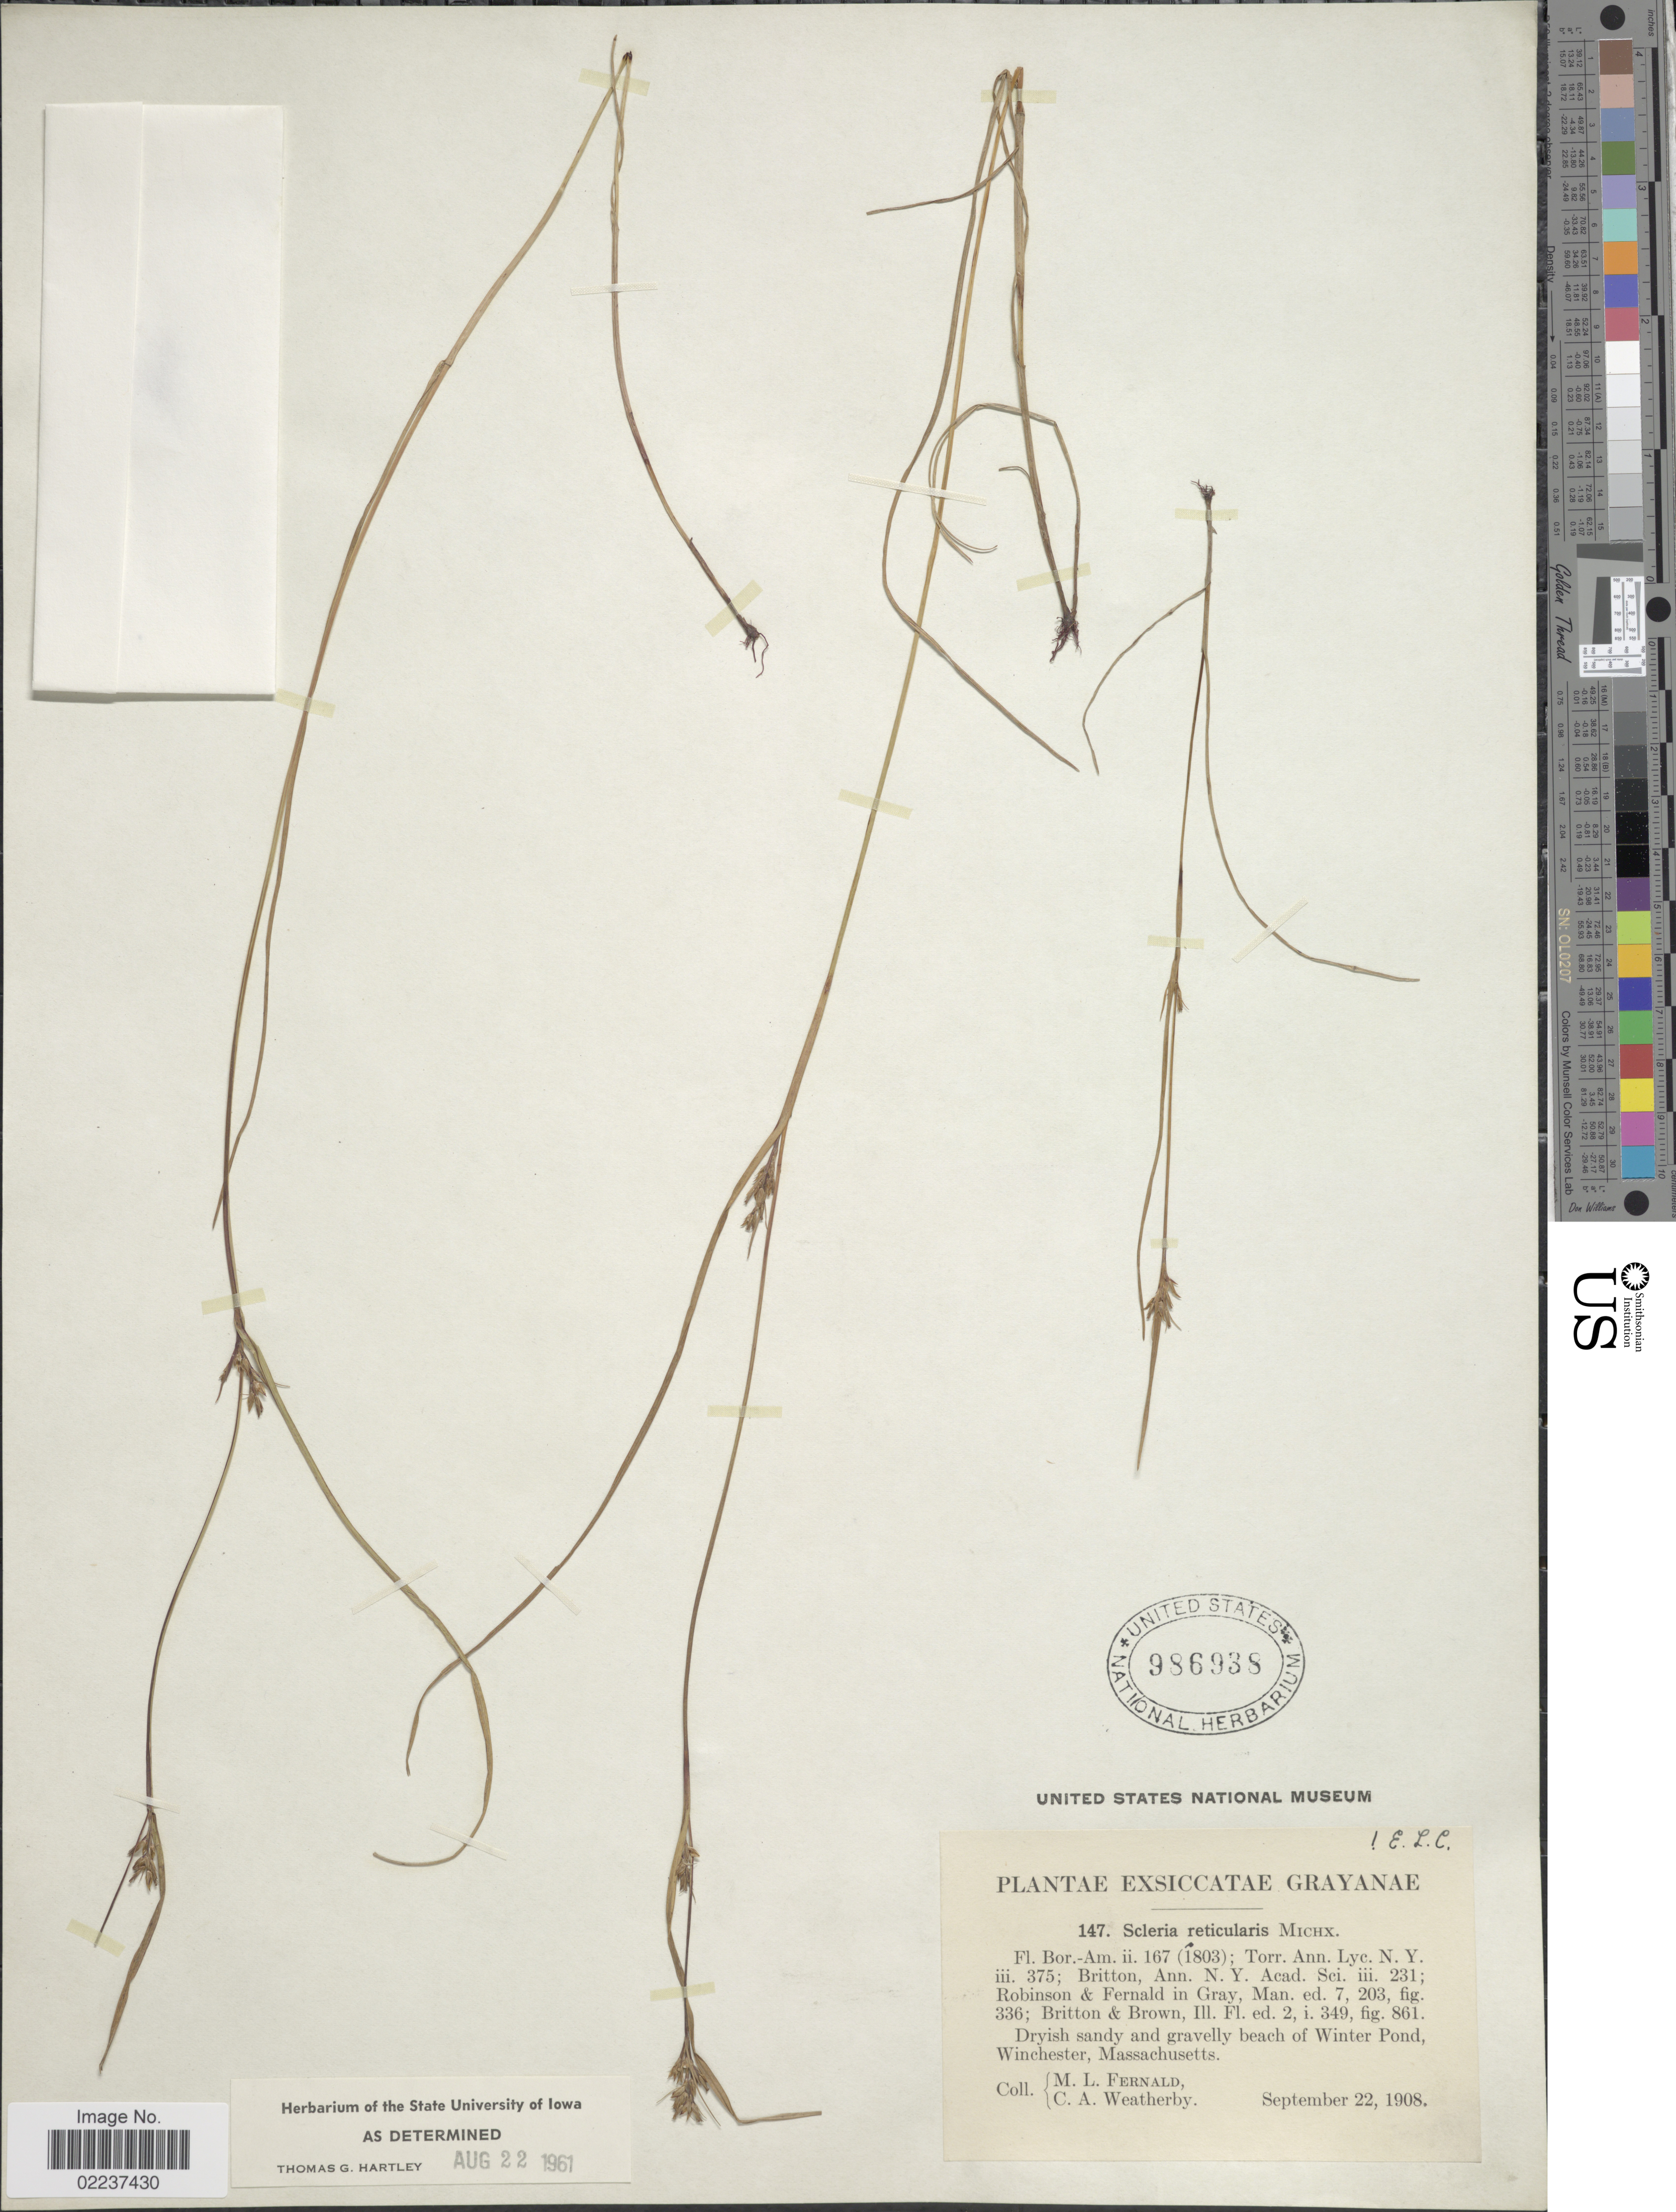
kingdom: Plantae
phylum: Tracheophyta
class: Liliopsida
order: Poales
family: Cyperaceae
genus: Scleria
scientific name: Scleria reticularis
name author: Michx.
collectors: M. L. Fernald & C. A. Weatherby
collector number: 147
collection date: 1908-09-22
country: United States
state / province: Massachusetts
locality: Grayanae, Dryish and gravelly beach of Winter Pond, Winchester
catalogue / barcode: US 986938